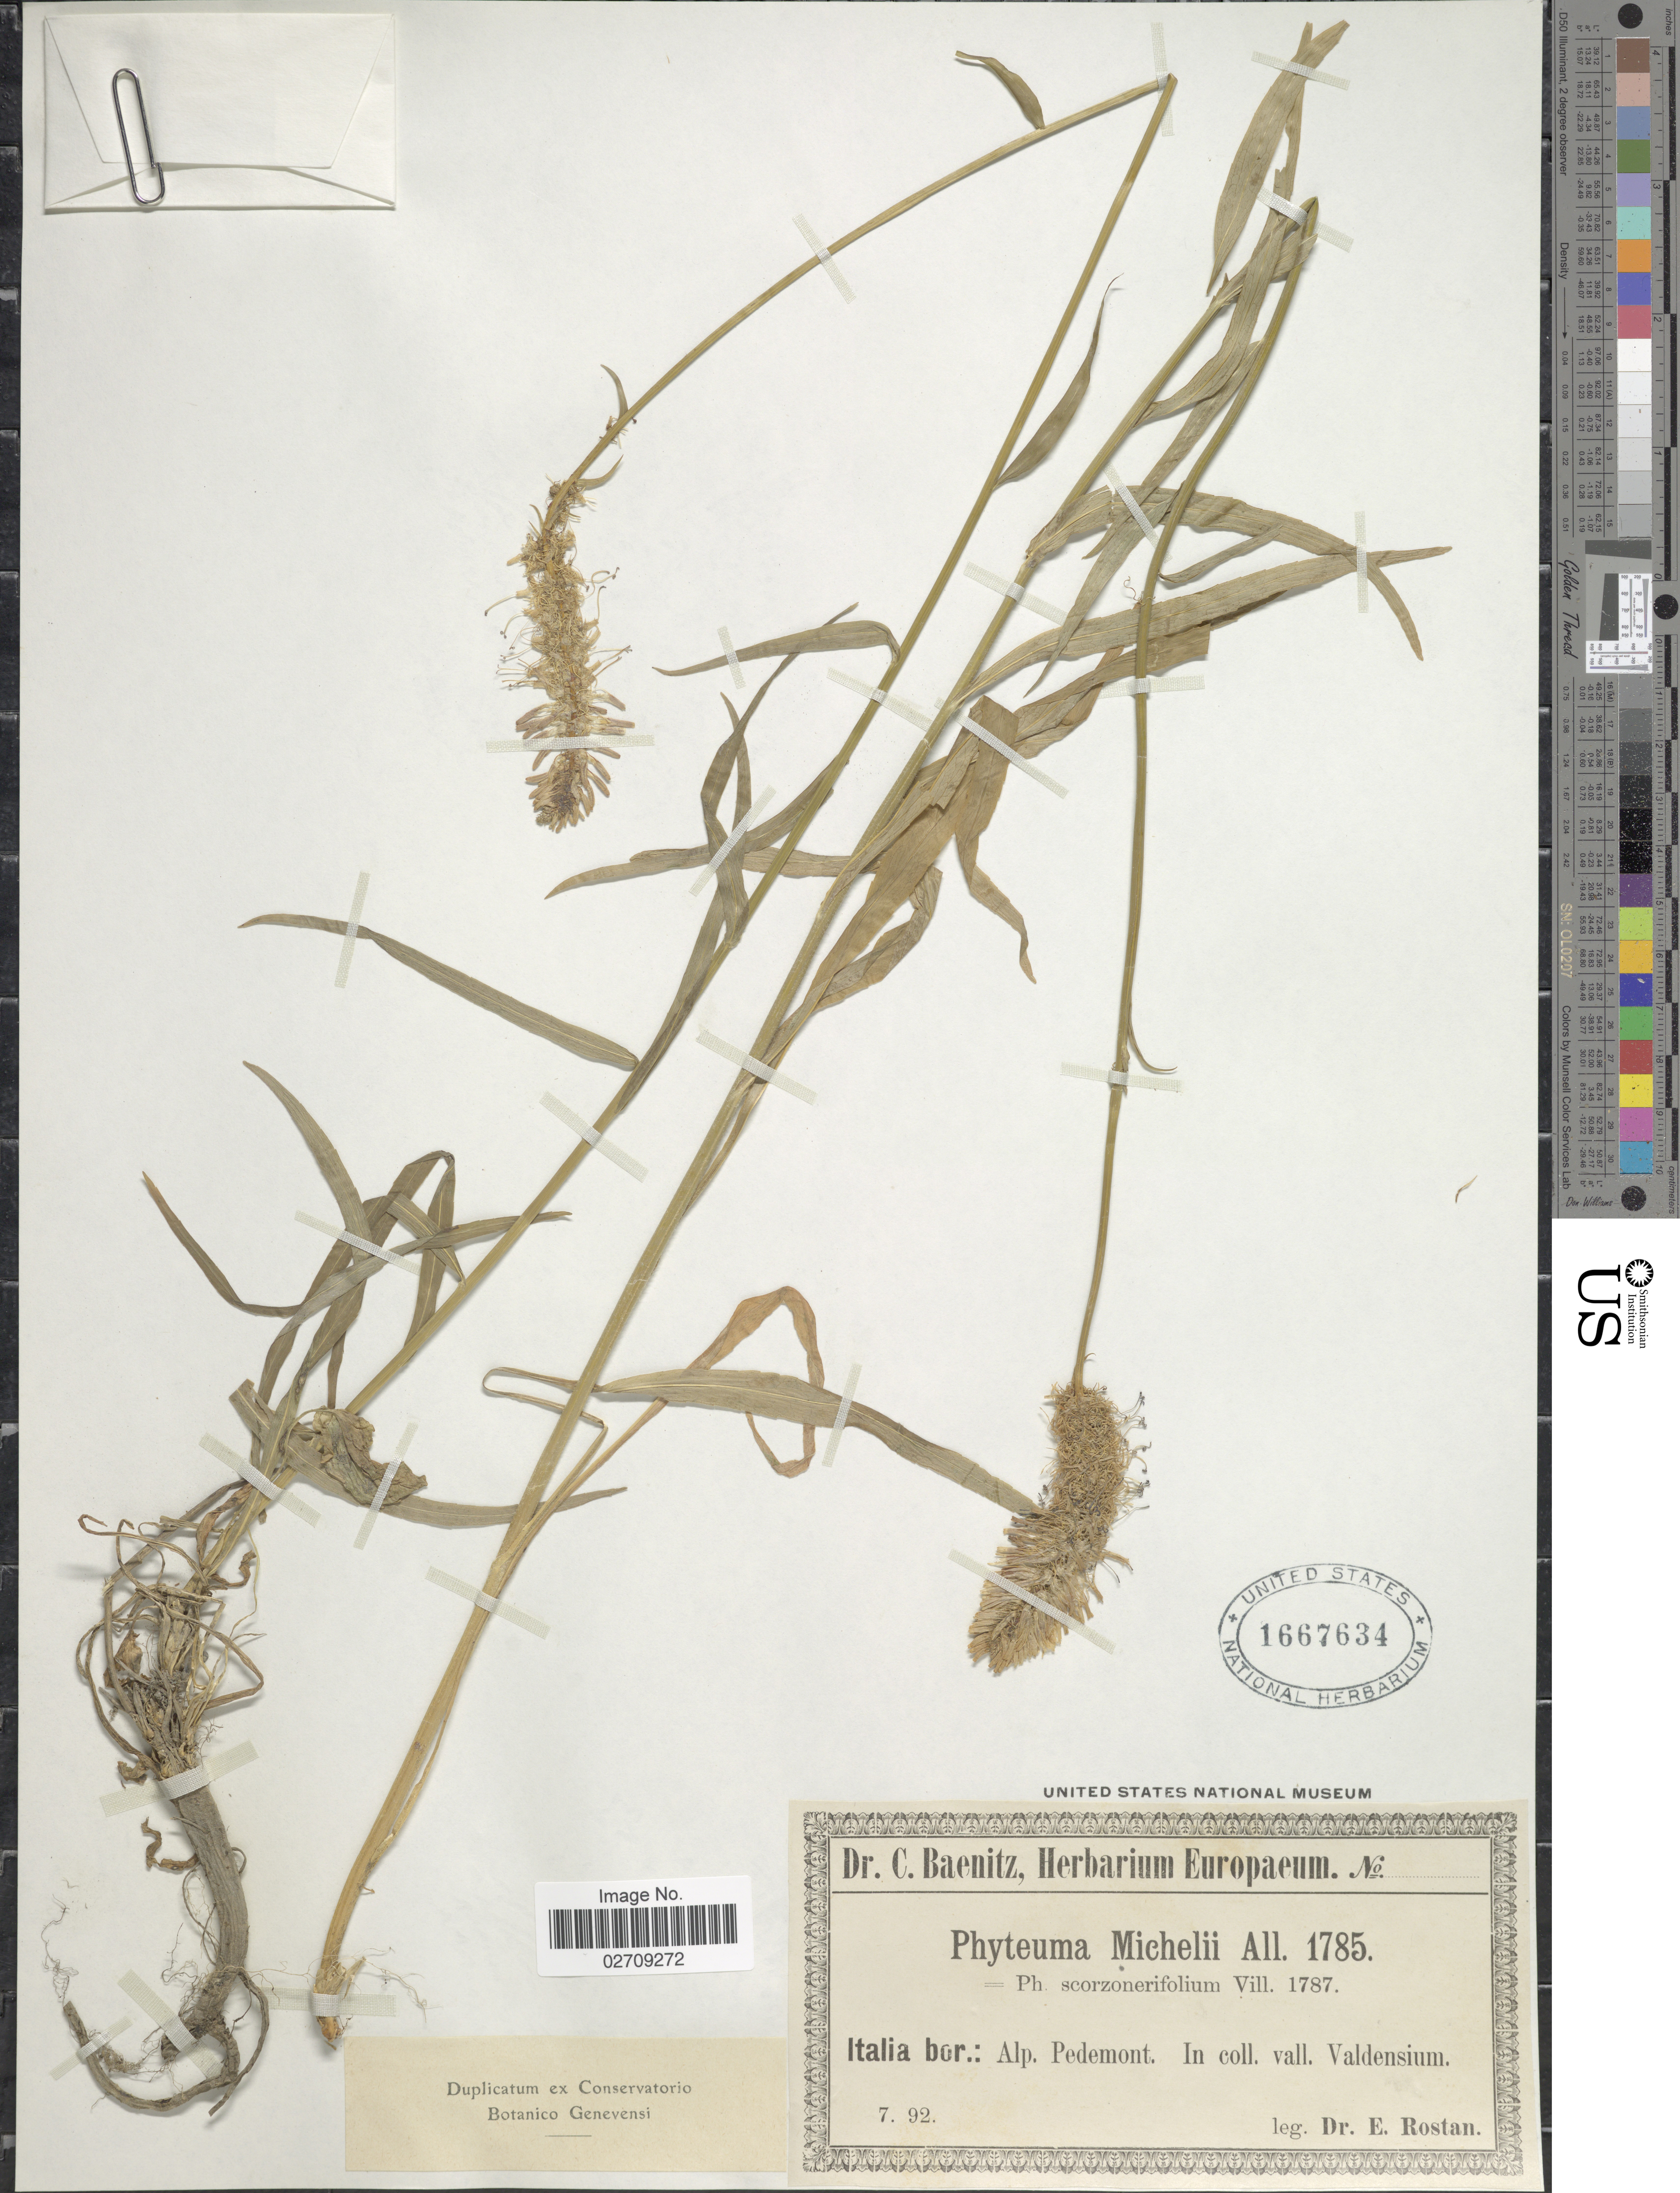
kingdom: Plantae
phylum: Tracheophyta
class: Magnoliopsida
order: Asterales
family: Campanulaceae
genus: Phyteuma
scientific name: Phyteuma michelii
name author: All.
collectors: E. Rostan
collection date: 1892-07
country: Italy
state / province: Piedmont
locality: Italia bor.: Alp. Pedemont. In coll. vall. Valdensium.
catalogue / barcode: US 1667634